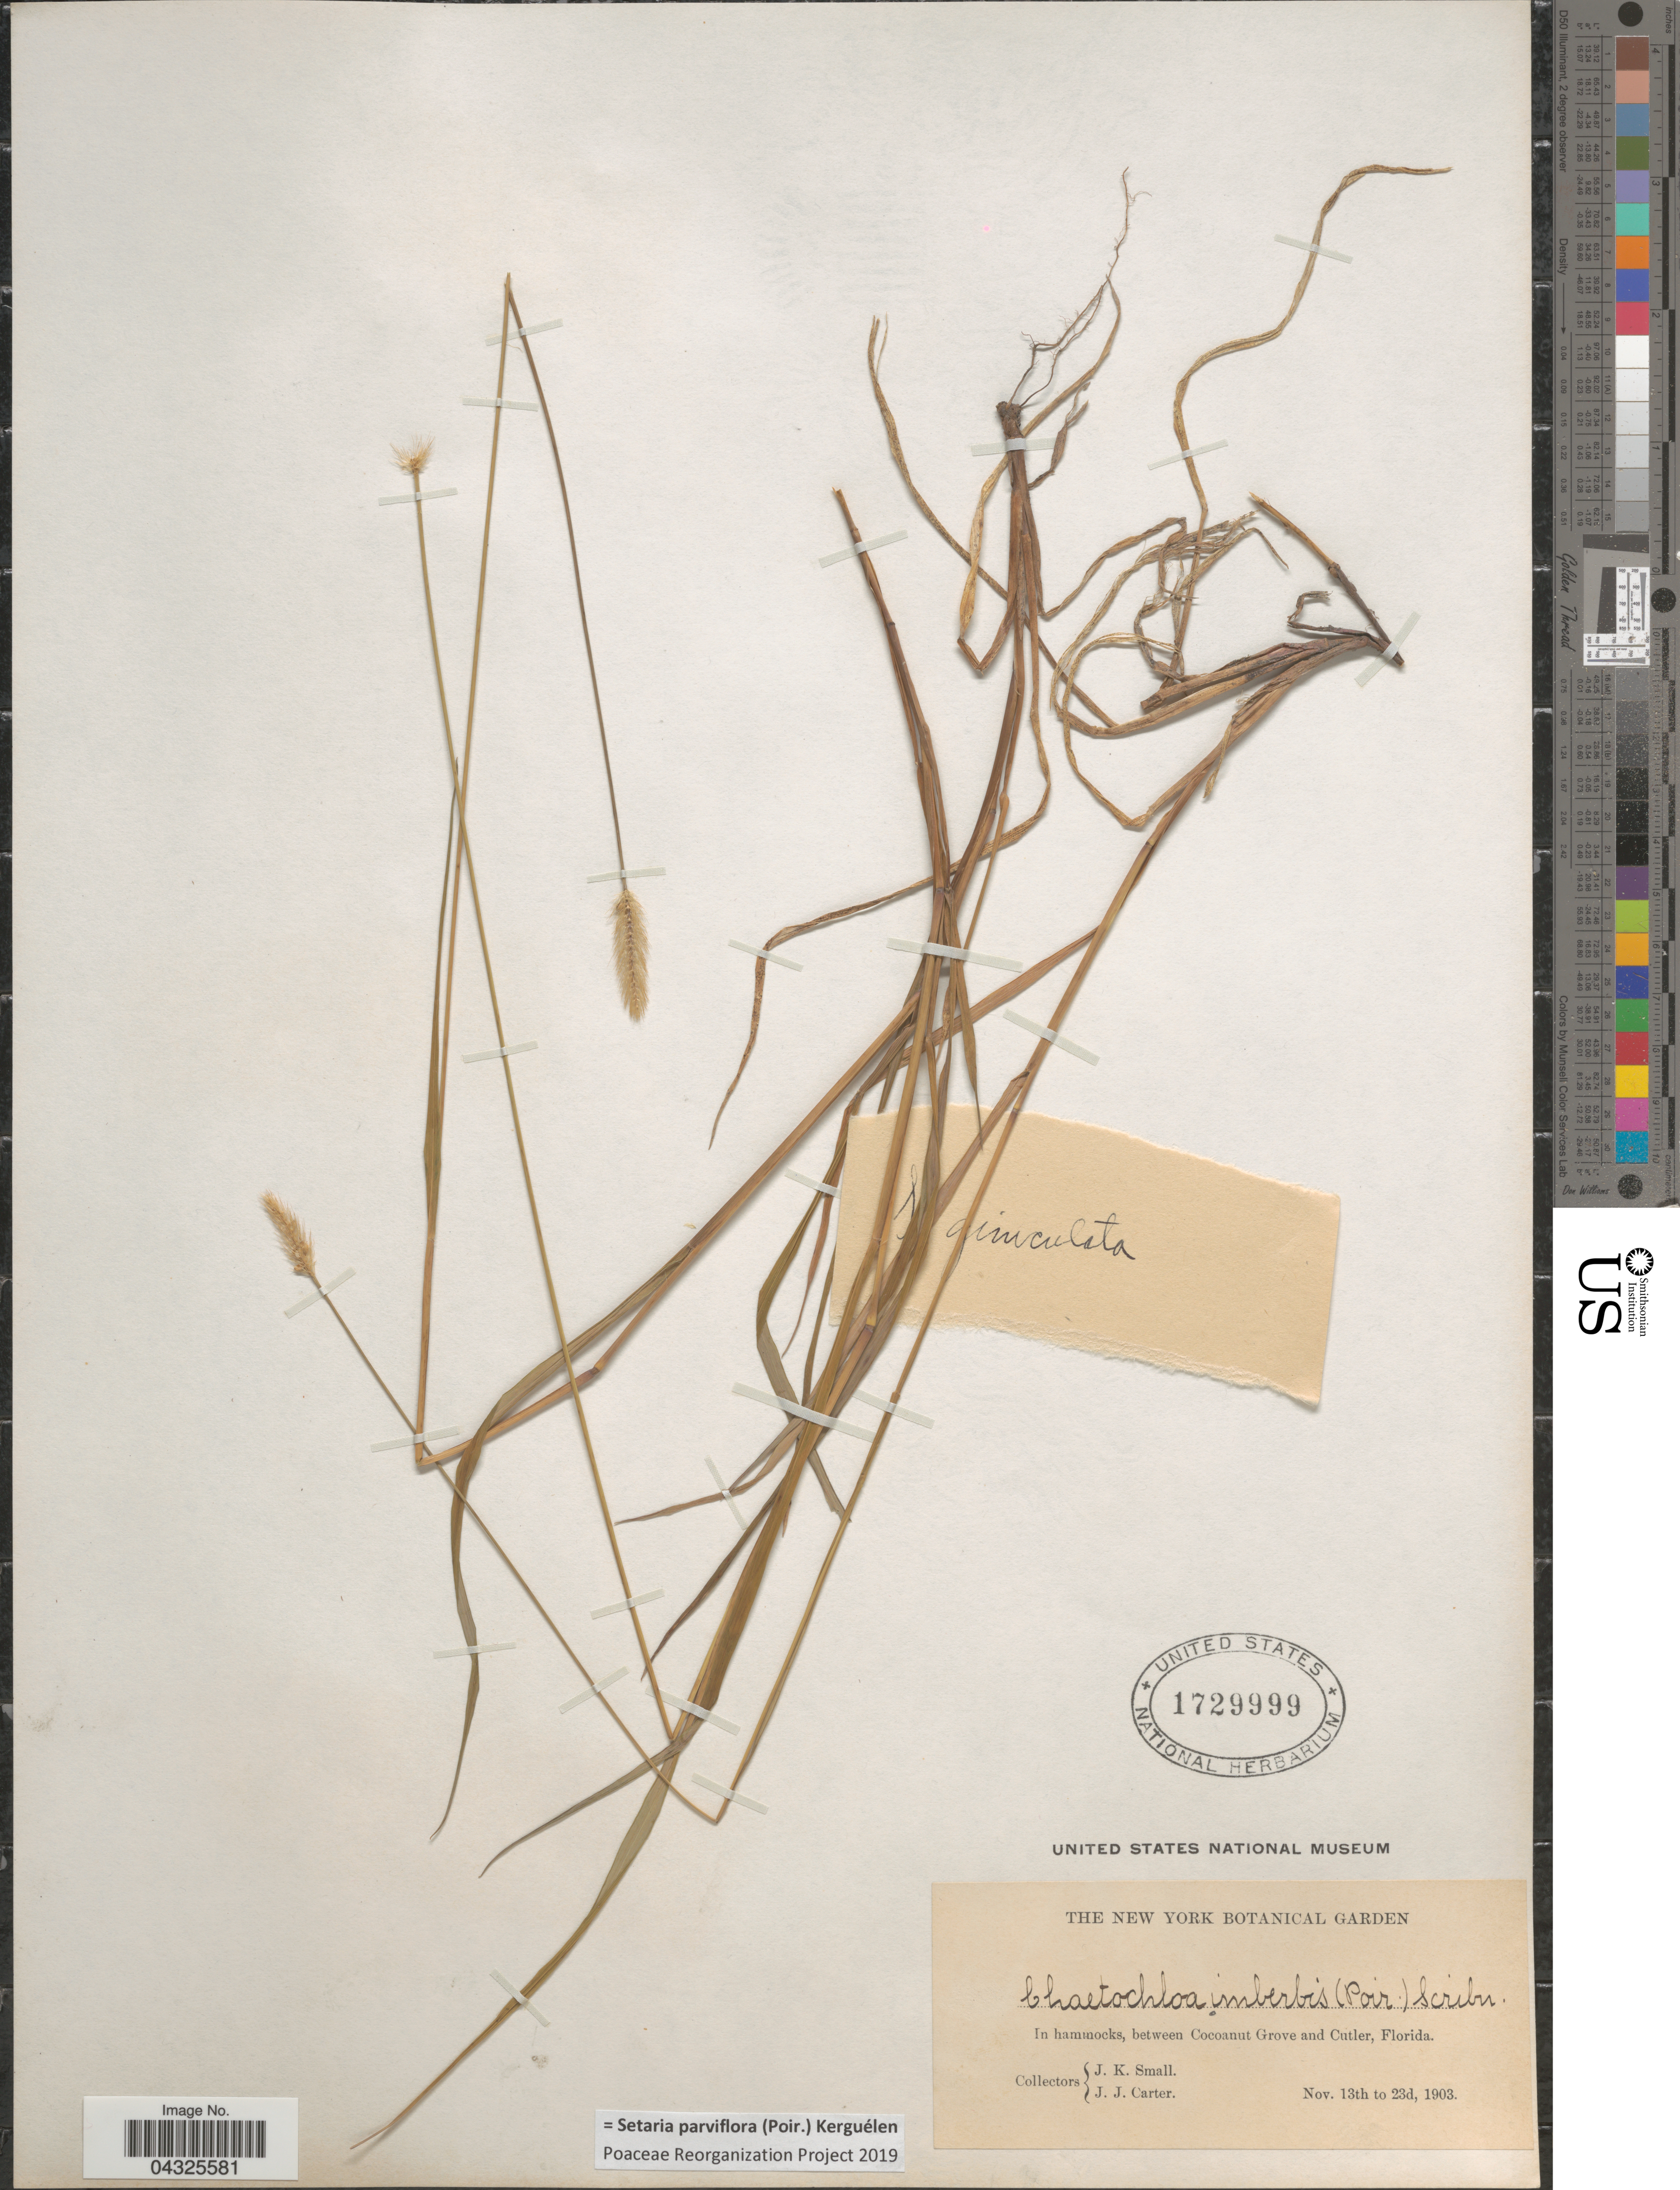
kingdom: Plantae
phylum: Tracheophyta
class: Liliopsida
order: Poales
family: Poaceae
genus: Setaria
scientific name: Setaria parviflora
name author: (Poir.) Kerguélen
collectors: J. K. Small & J. Carter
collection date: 1903-11-13/1903-11-23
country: United States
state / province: Florida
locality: In hammocks, between Cocoanut Grove and Cutler.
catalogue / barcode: US 1729999